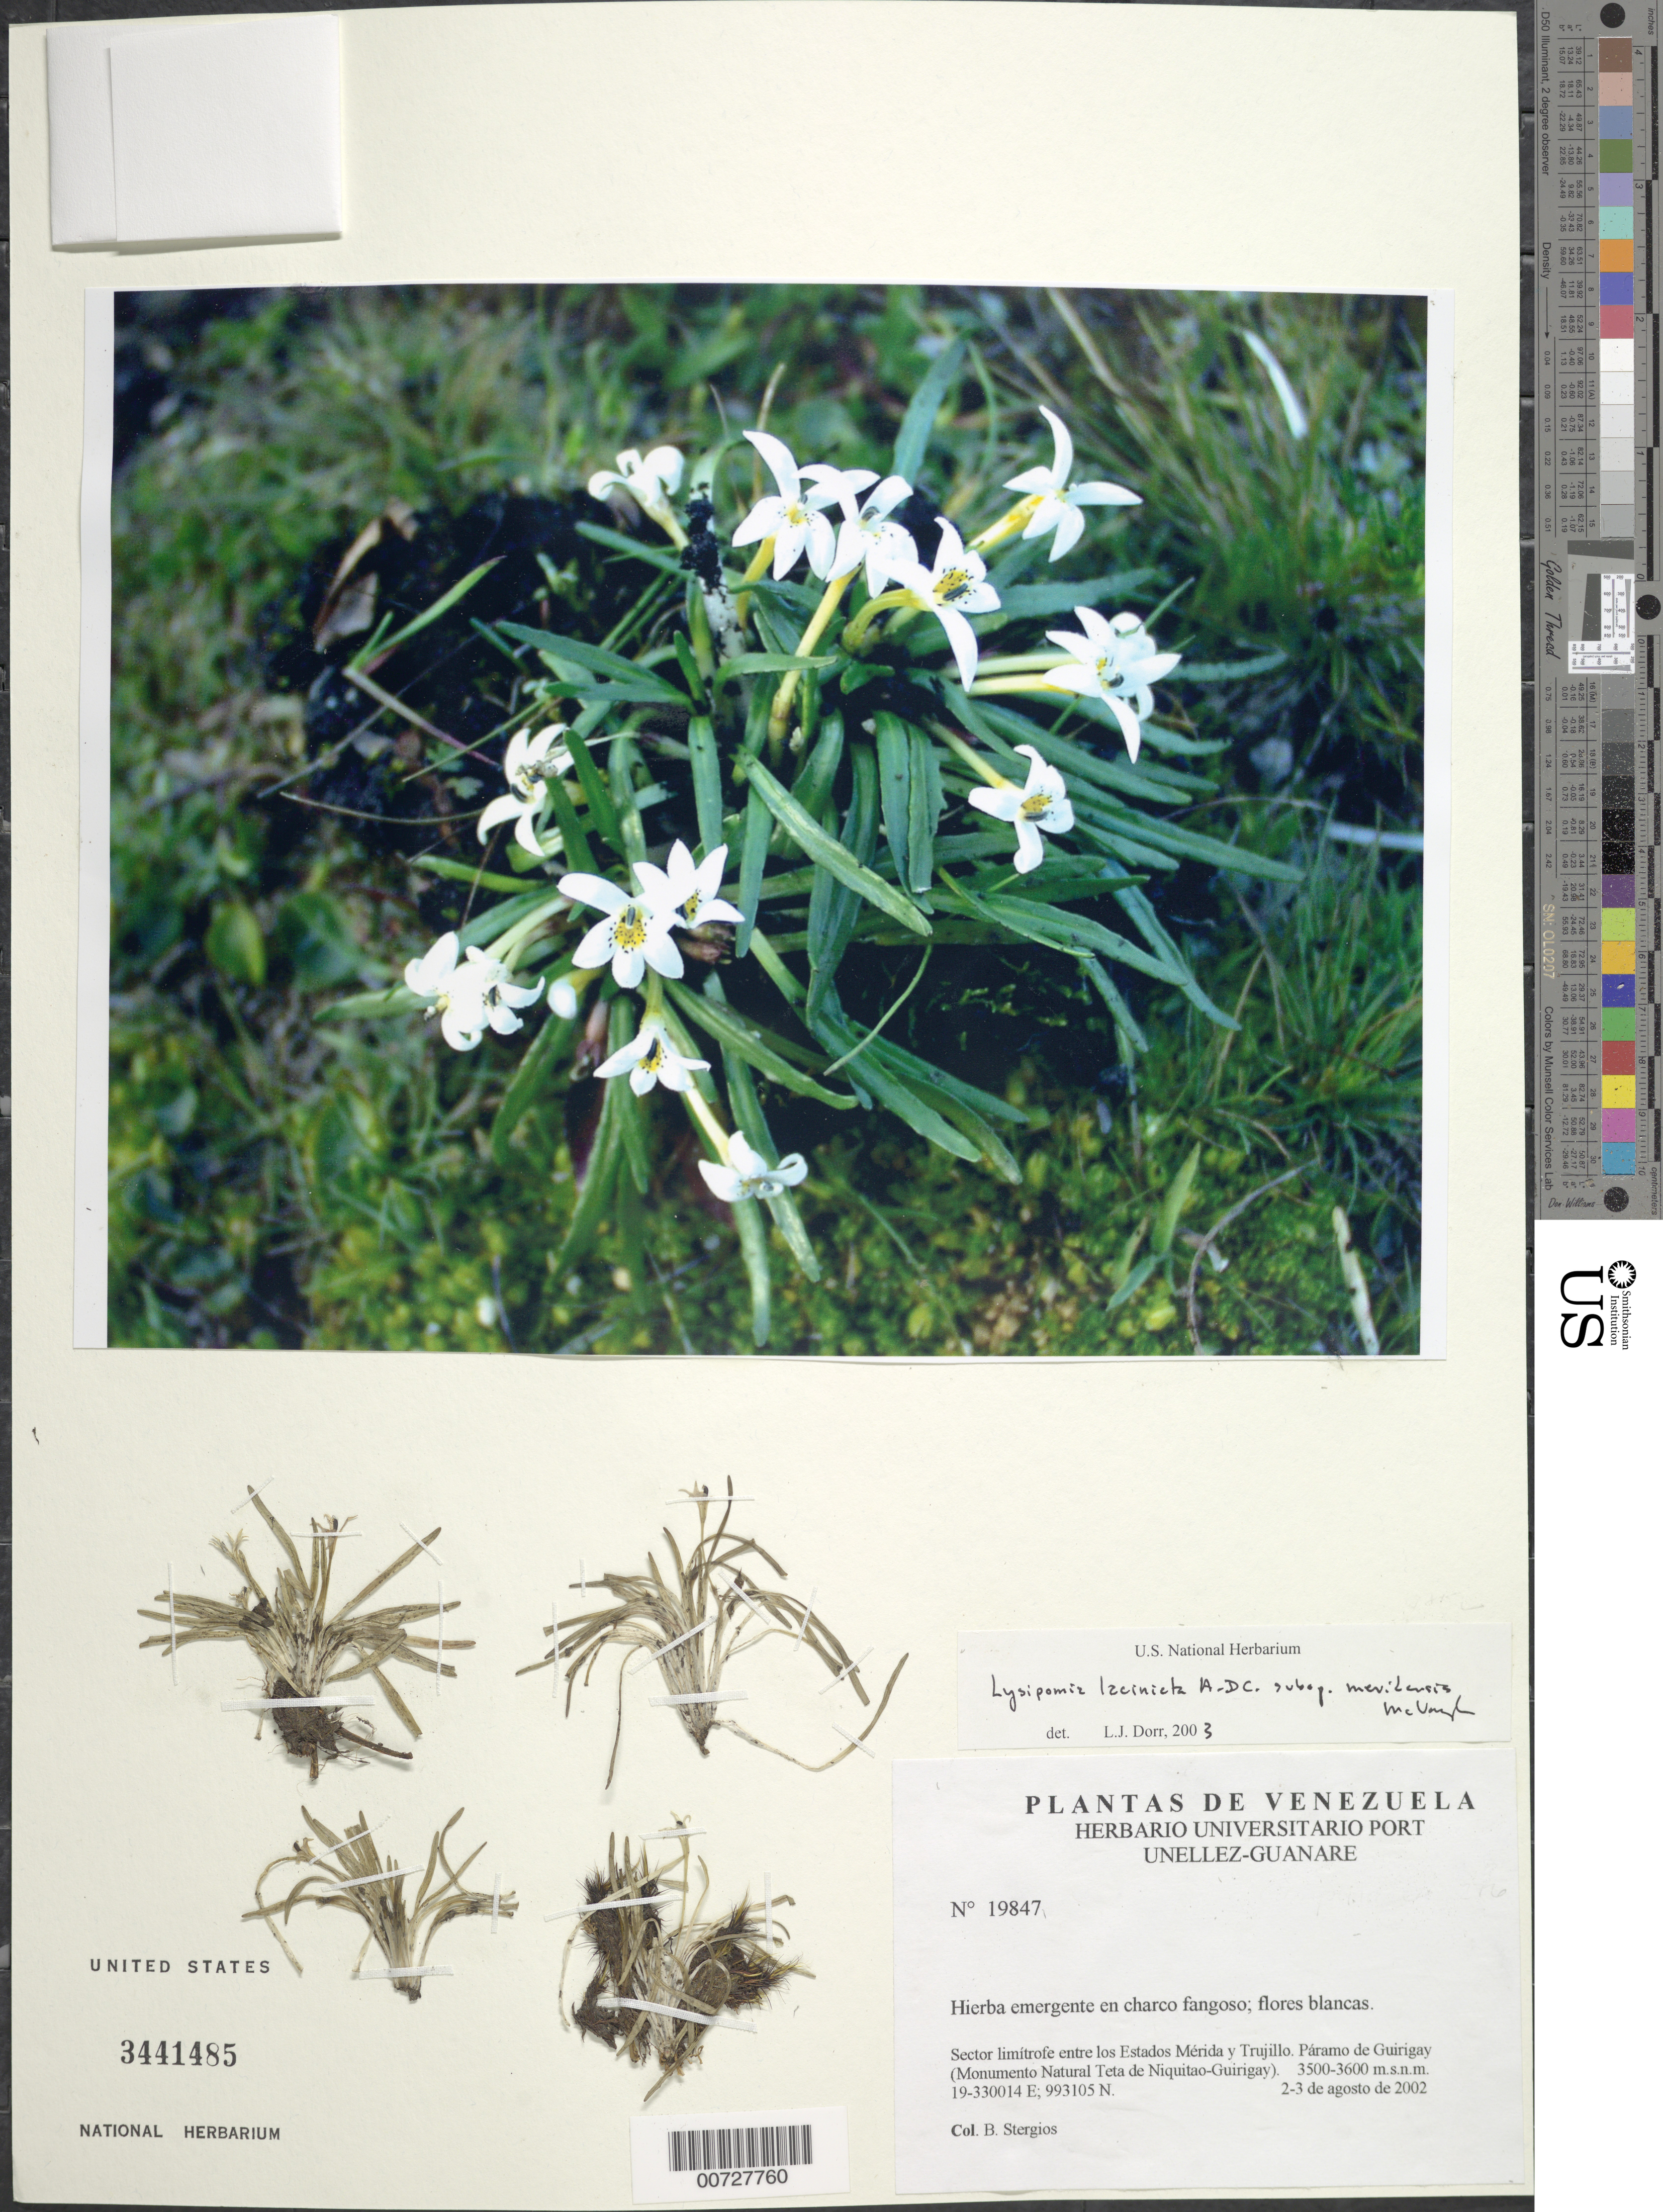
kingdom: Plantae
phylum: Tracheophyta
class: Magnoliopsida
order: Asterales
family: Campanulaceae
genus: Lysipomia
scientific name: Lysipomia laciniata subsp. meridensis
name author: McVaugh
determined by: Dorr, L. J., (BOT), Smithsonian Institution - National Museum of Natural History (UNITED STATES)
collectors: B. G. Stergios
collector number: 19847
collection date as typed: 02 Aug 2002 to 03 Aug 2002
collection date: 2002-08-02/2002-08-03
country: Venezuela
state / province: Trujillo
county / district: Boconó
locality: Páramo de Guirigay (Monumento Natural Teta de Niquitao-Guirigay). Sector limítrofe entre los Estados Mérida y Trujillo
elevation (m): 3500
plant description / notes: PORT, US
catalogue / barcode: US 3441485